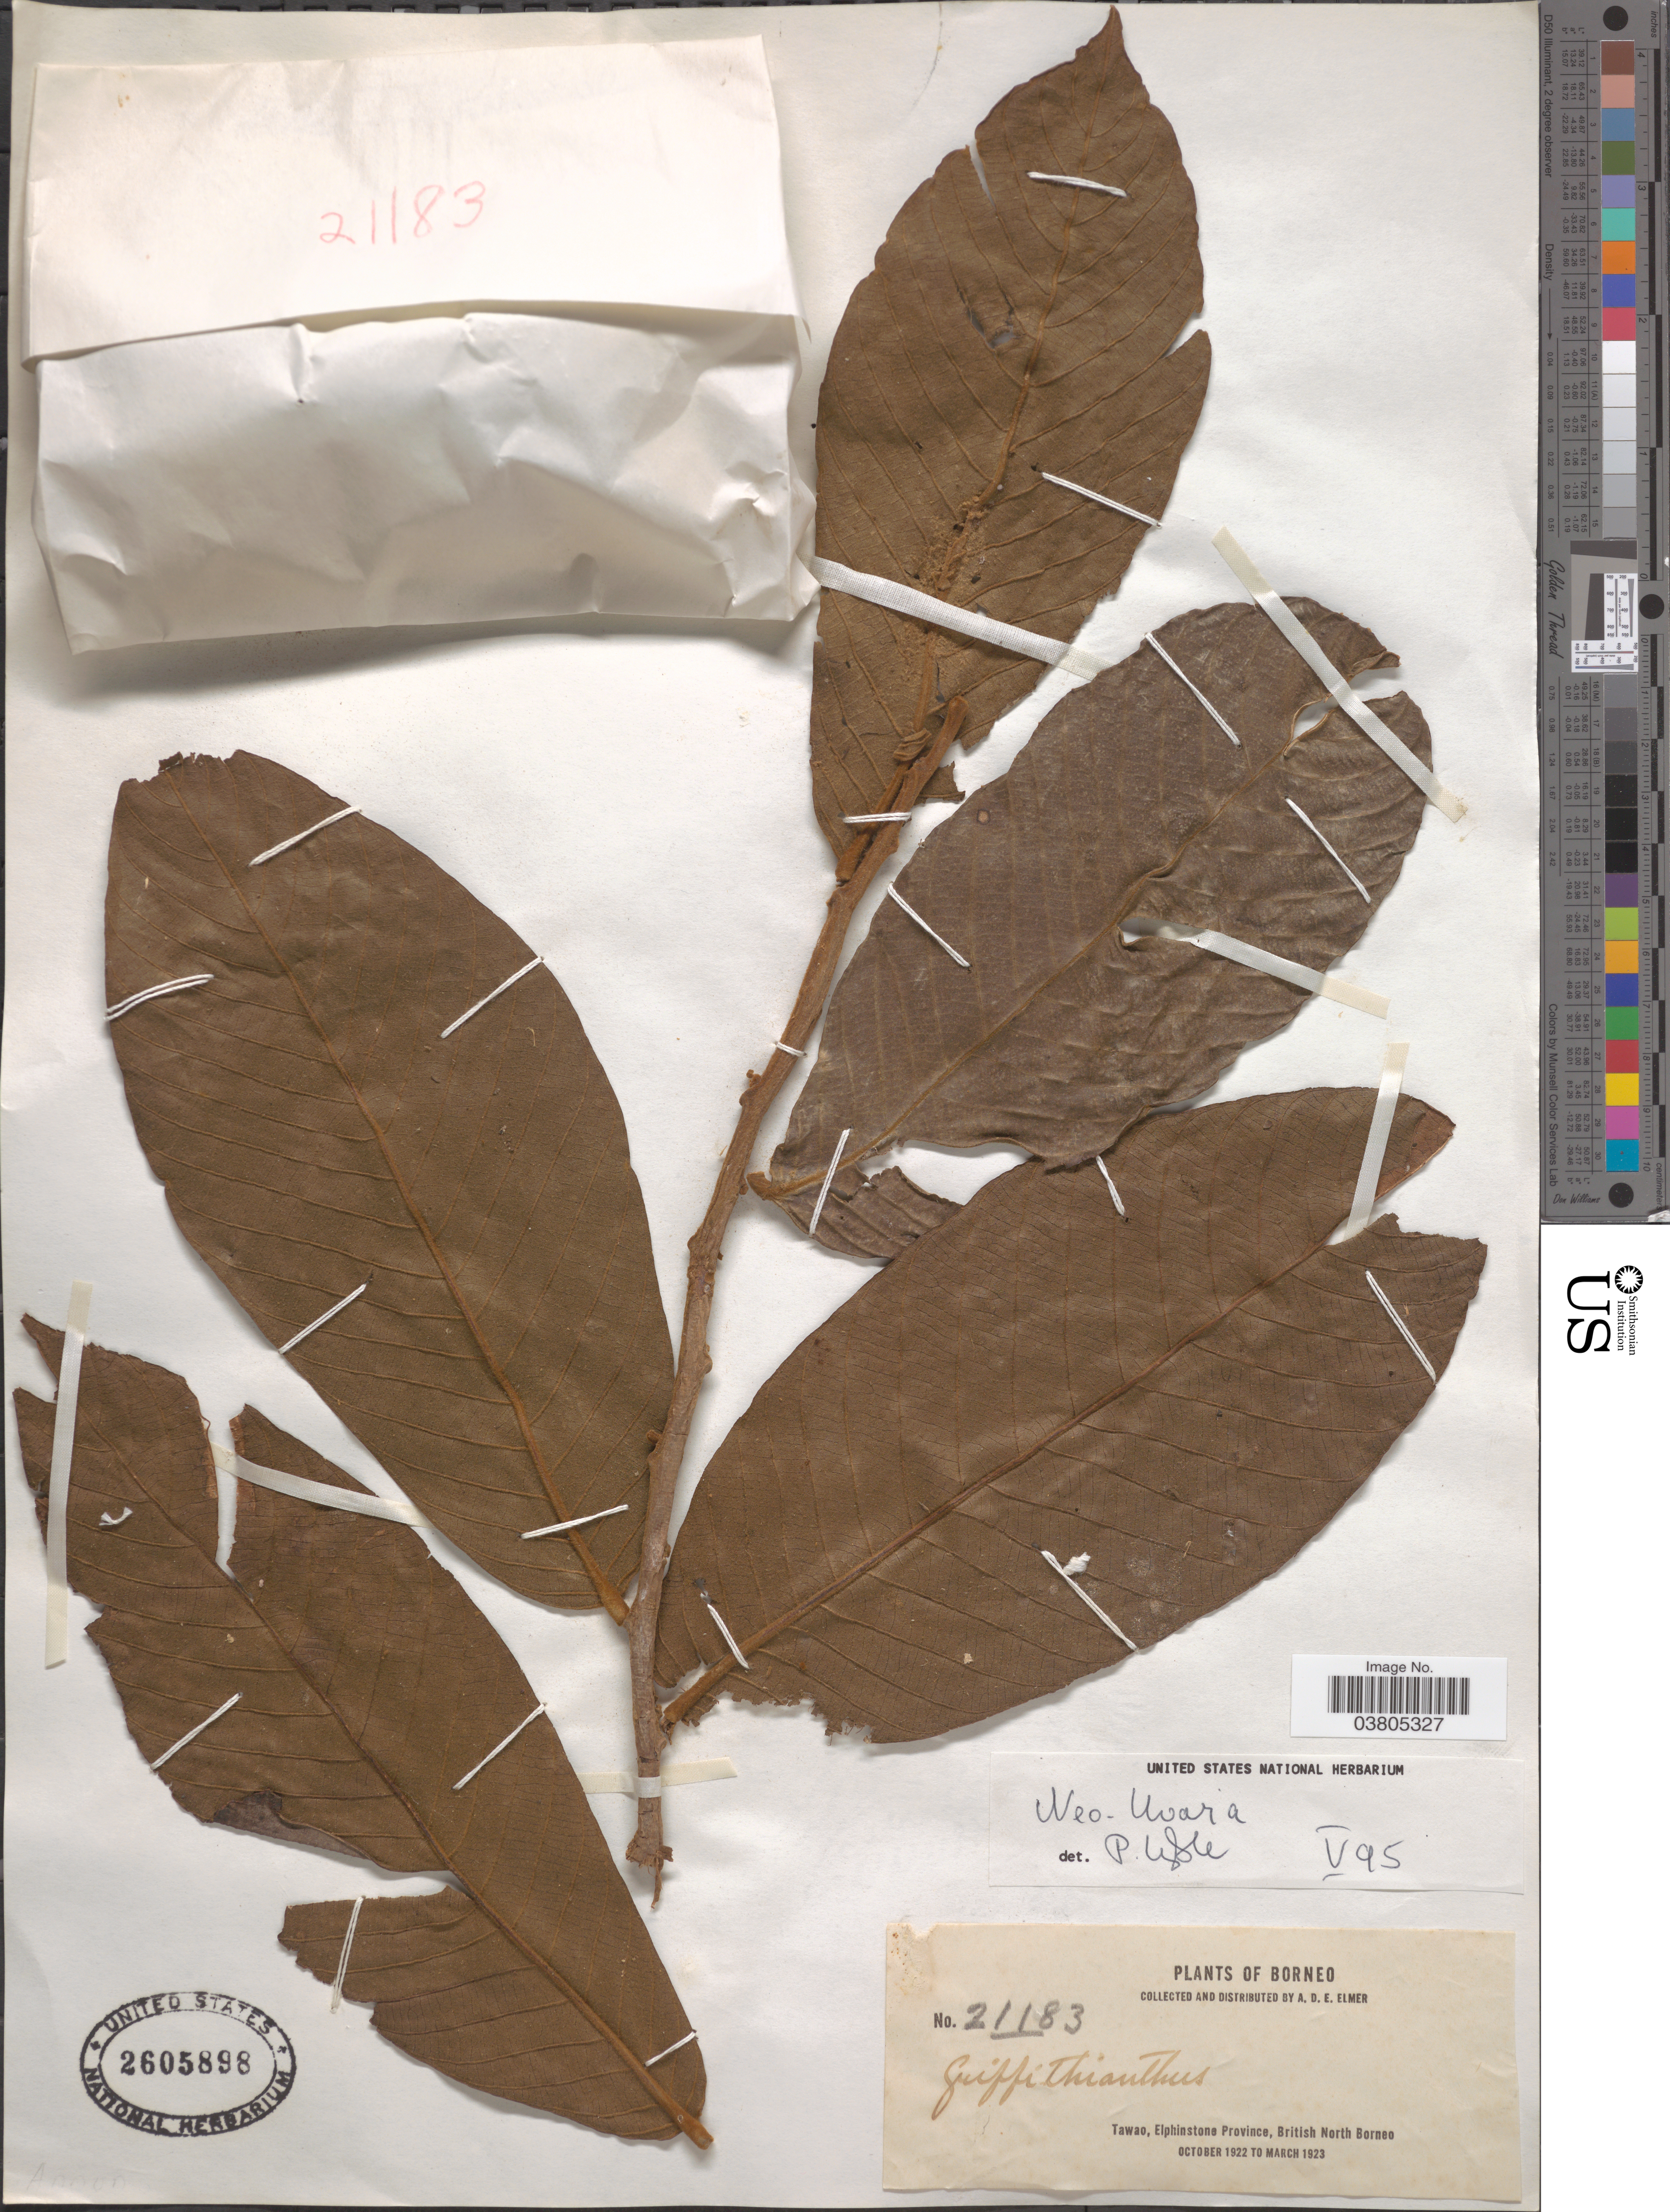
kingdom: Plantae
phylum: Tracheophyta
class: Magnoliopsida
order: Magnoliales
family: Annonaceae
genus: Neo-Uvaria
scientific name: Neo-uvaria sp.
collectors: A. D. E. Elmer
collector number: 21183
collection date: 1922-10/1923-03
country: Malaysia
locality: Borneo. Tawao, Elphinstone Province, British North Borneo.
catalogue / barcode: US 2605898